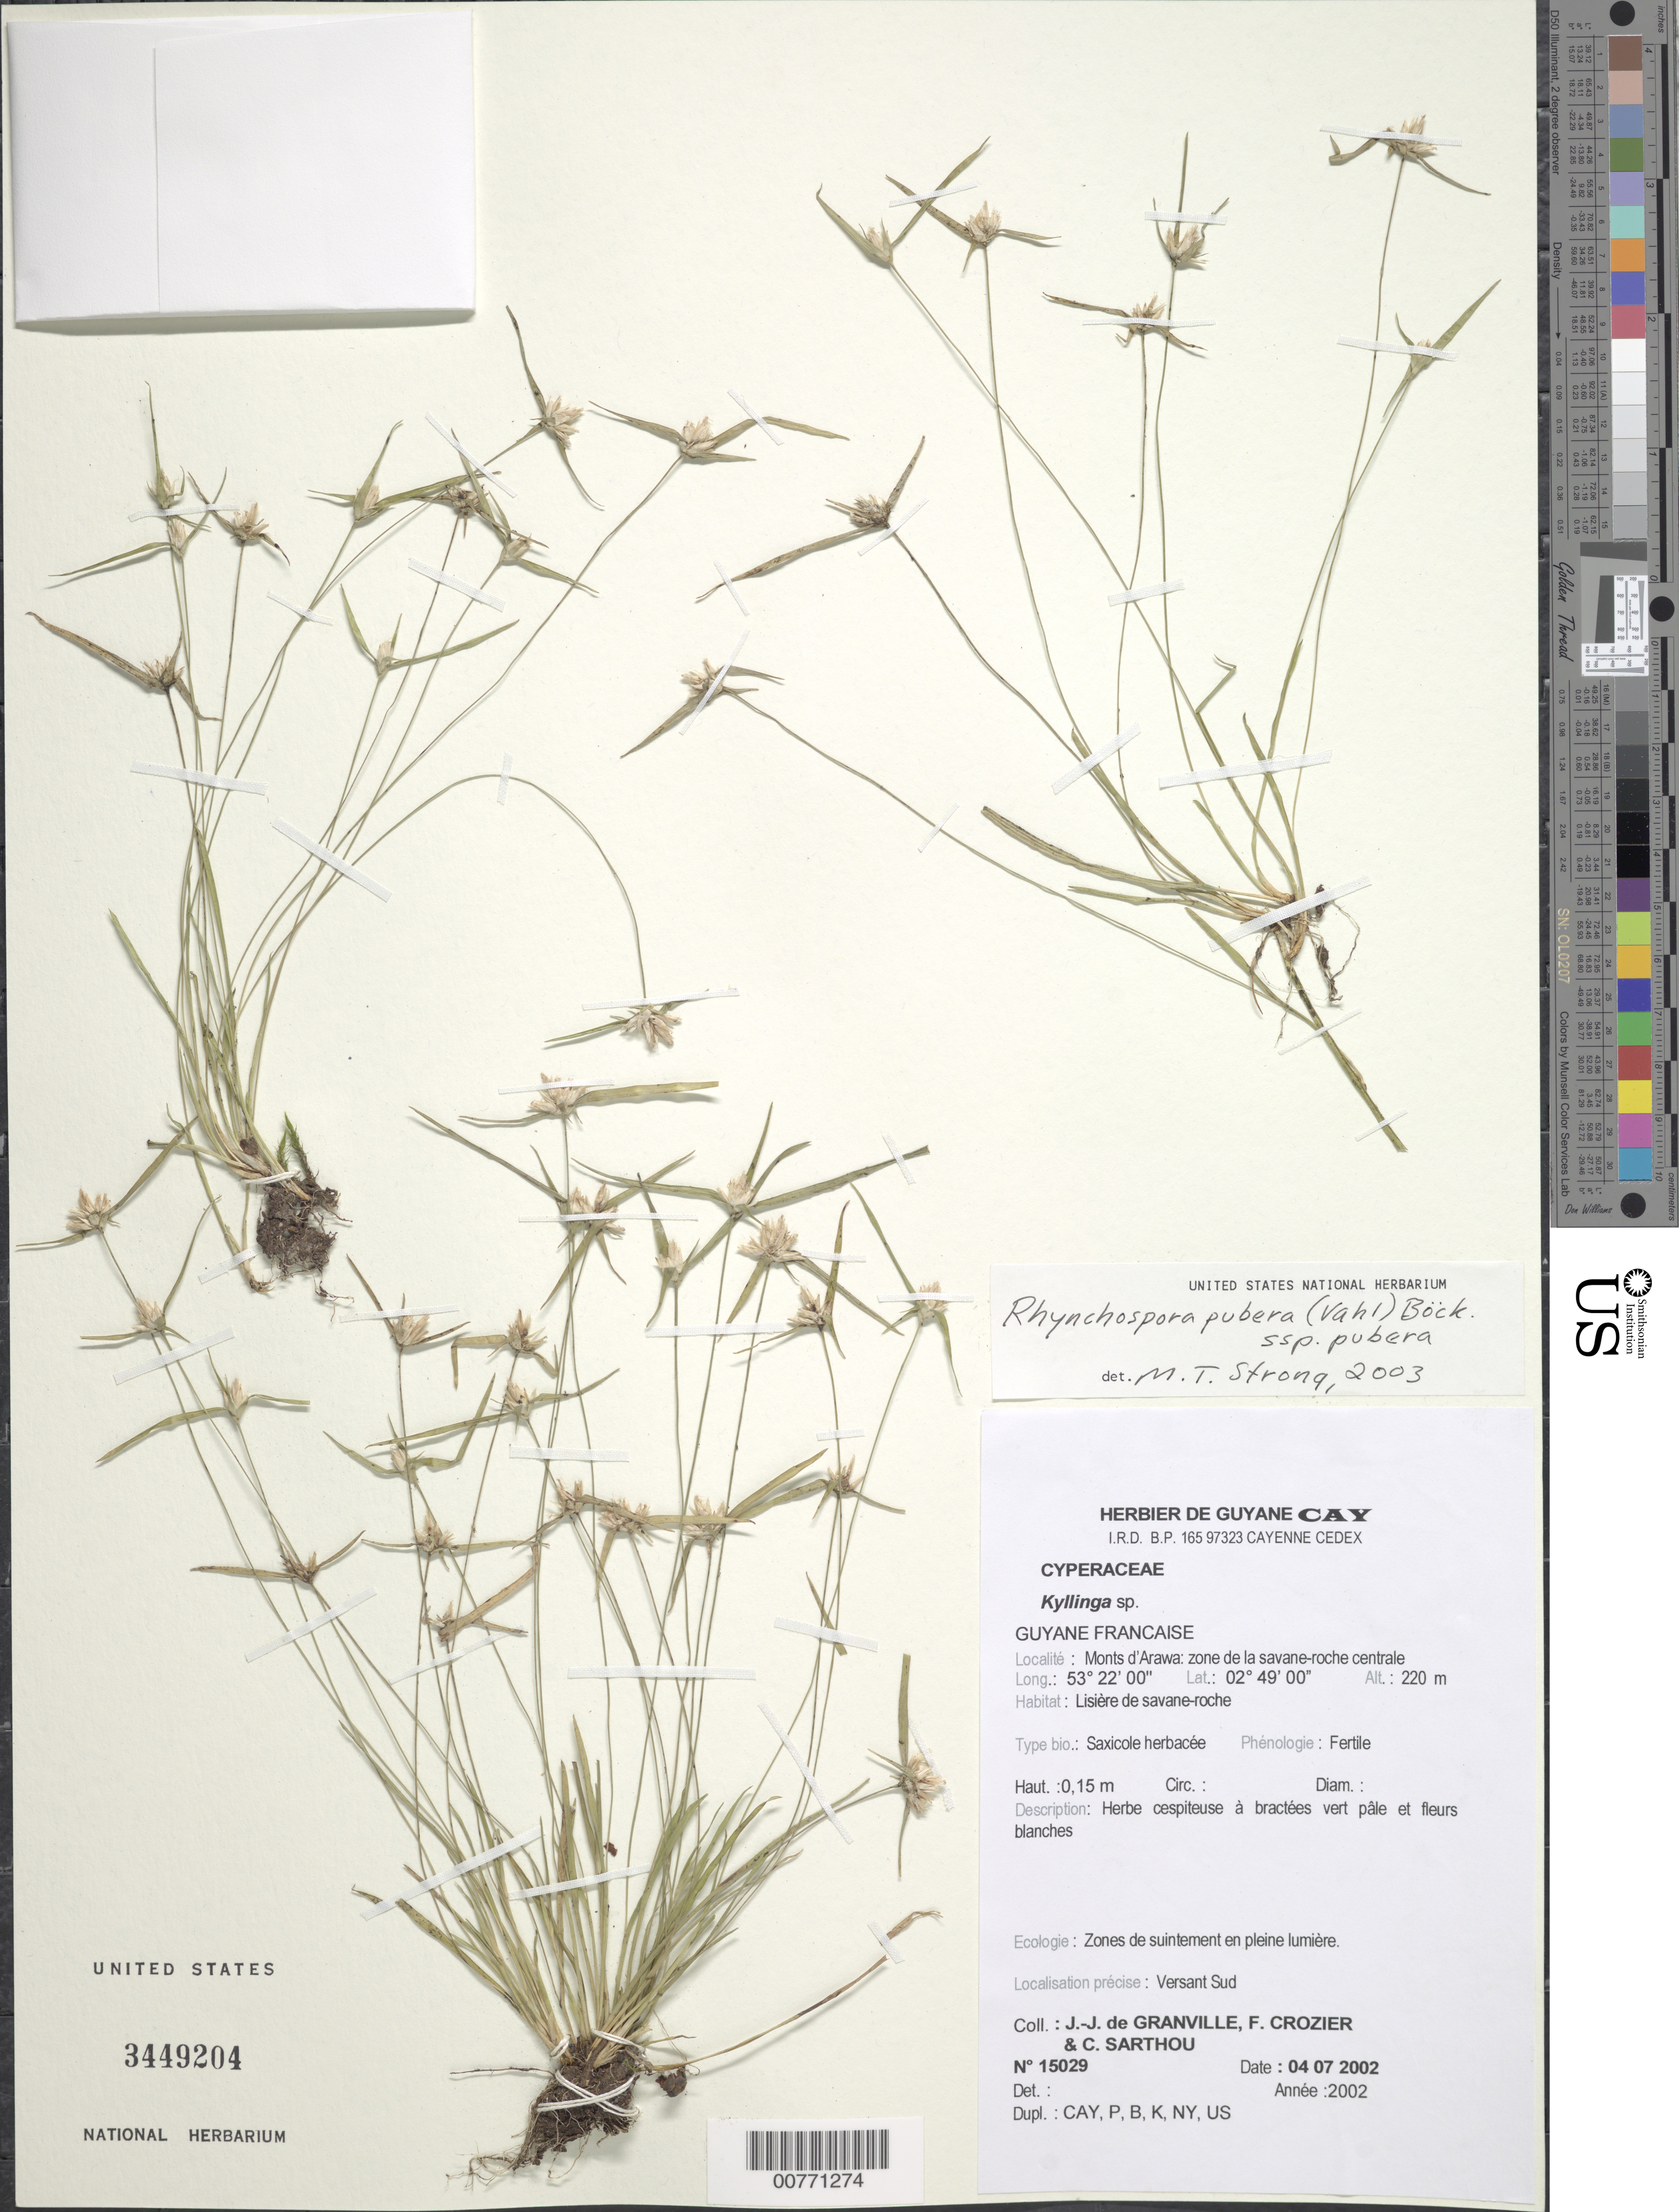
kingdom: Plantae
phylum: Tracheophyta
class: Liliopsida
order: Poales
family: Cyperaceae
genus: Rhynchospora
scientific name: Rhynchospora pubera subsp. pubera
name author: (Vahl) Boeckeler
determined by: Strong, M. T., (US), Smithsonian Institution - National Museum of Natural History (UNITED STATES)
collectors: J.-J. de Granville, F. Crozier & C. Sarthou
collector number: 15029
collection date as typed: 4-Jul-02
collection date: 2002-07-04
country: French Guiana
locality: Monts d'Arawa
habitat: Lisière de savane roche; zones de suintemente en pleine lumiere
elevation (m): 220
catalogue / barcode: US 3449204